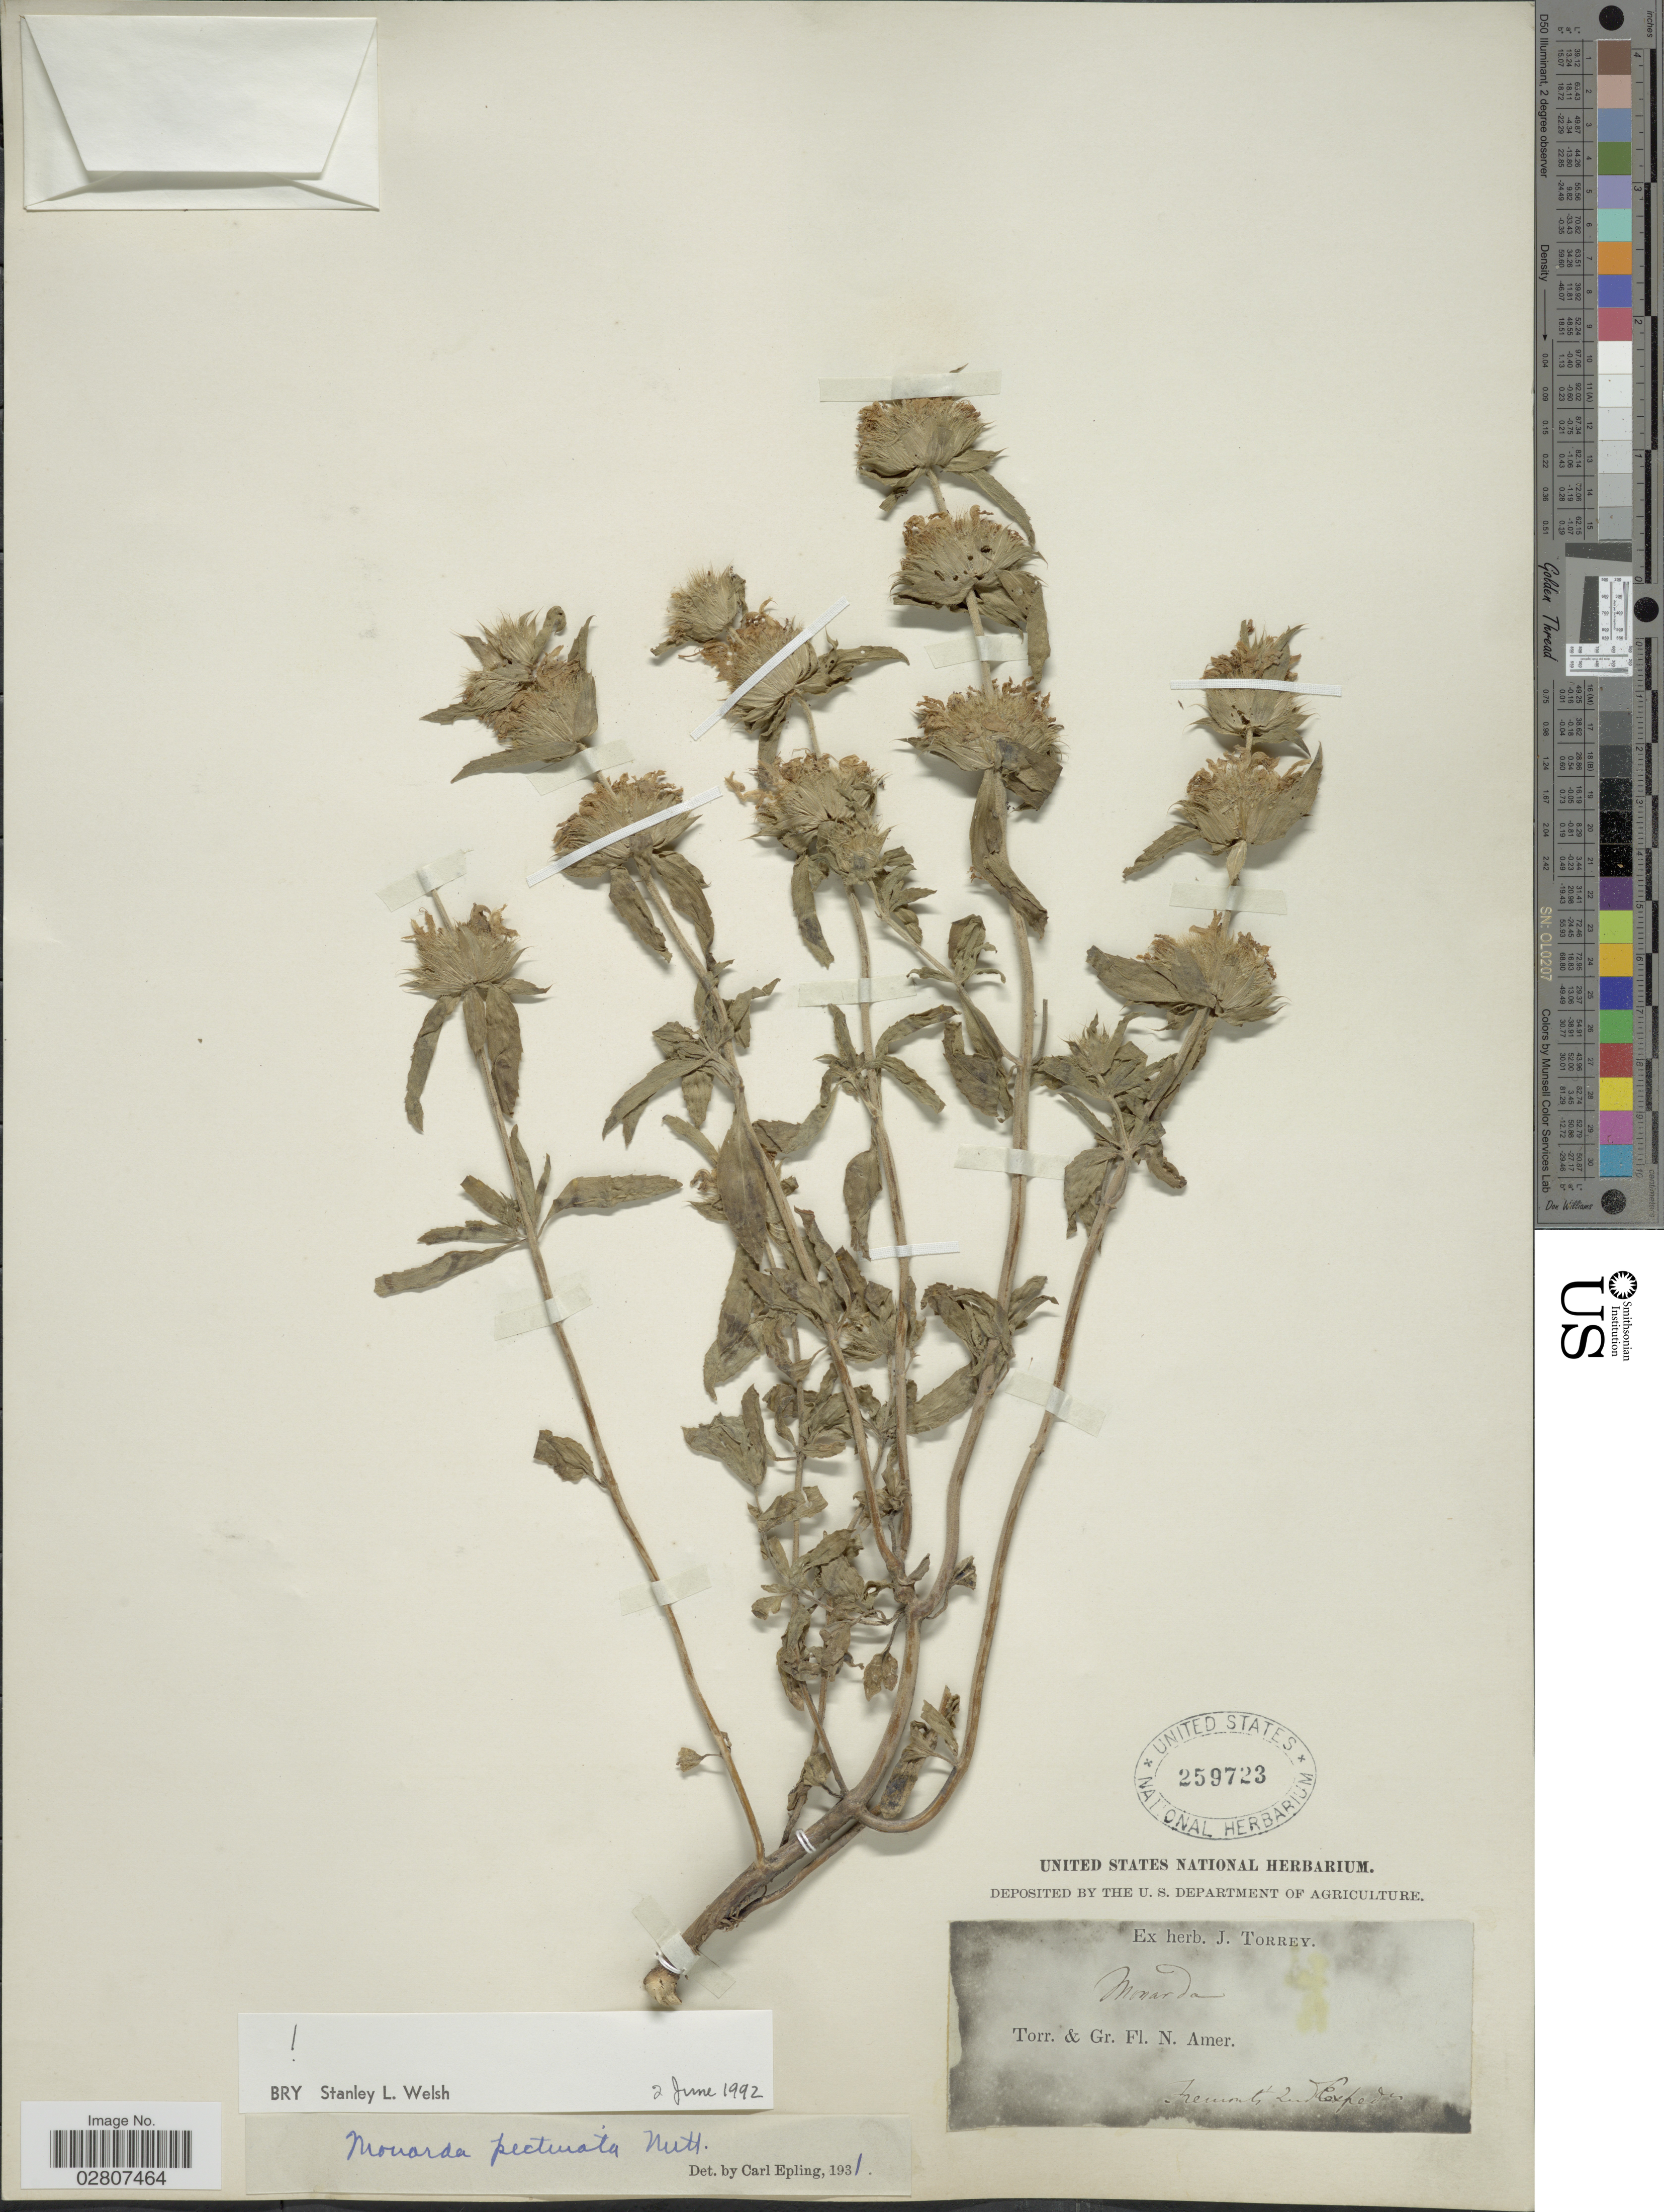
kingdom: Plantae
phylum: Tracheophyta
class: Magnoliopsida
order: Lamiales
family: Lamiaceae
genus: Monarda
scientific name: Monarda pectinata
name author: Nutt.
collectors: ex herb. J. Torrey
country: United States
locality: Torr. & Gr. Fl. N. Amer.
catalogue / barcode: US 259723